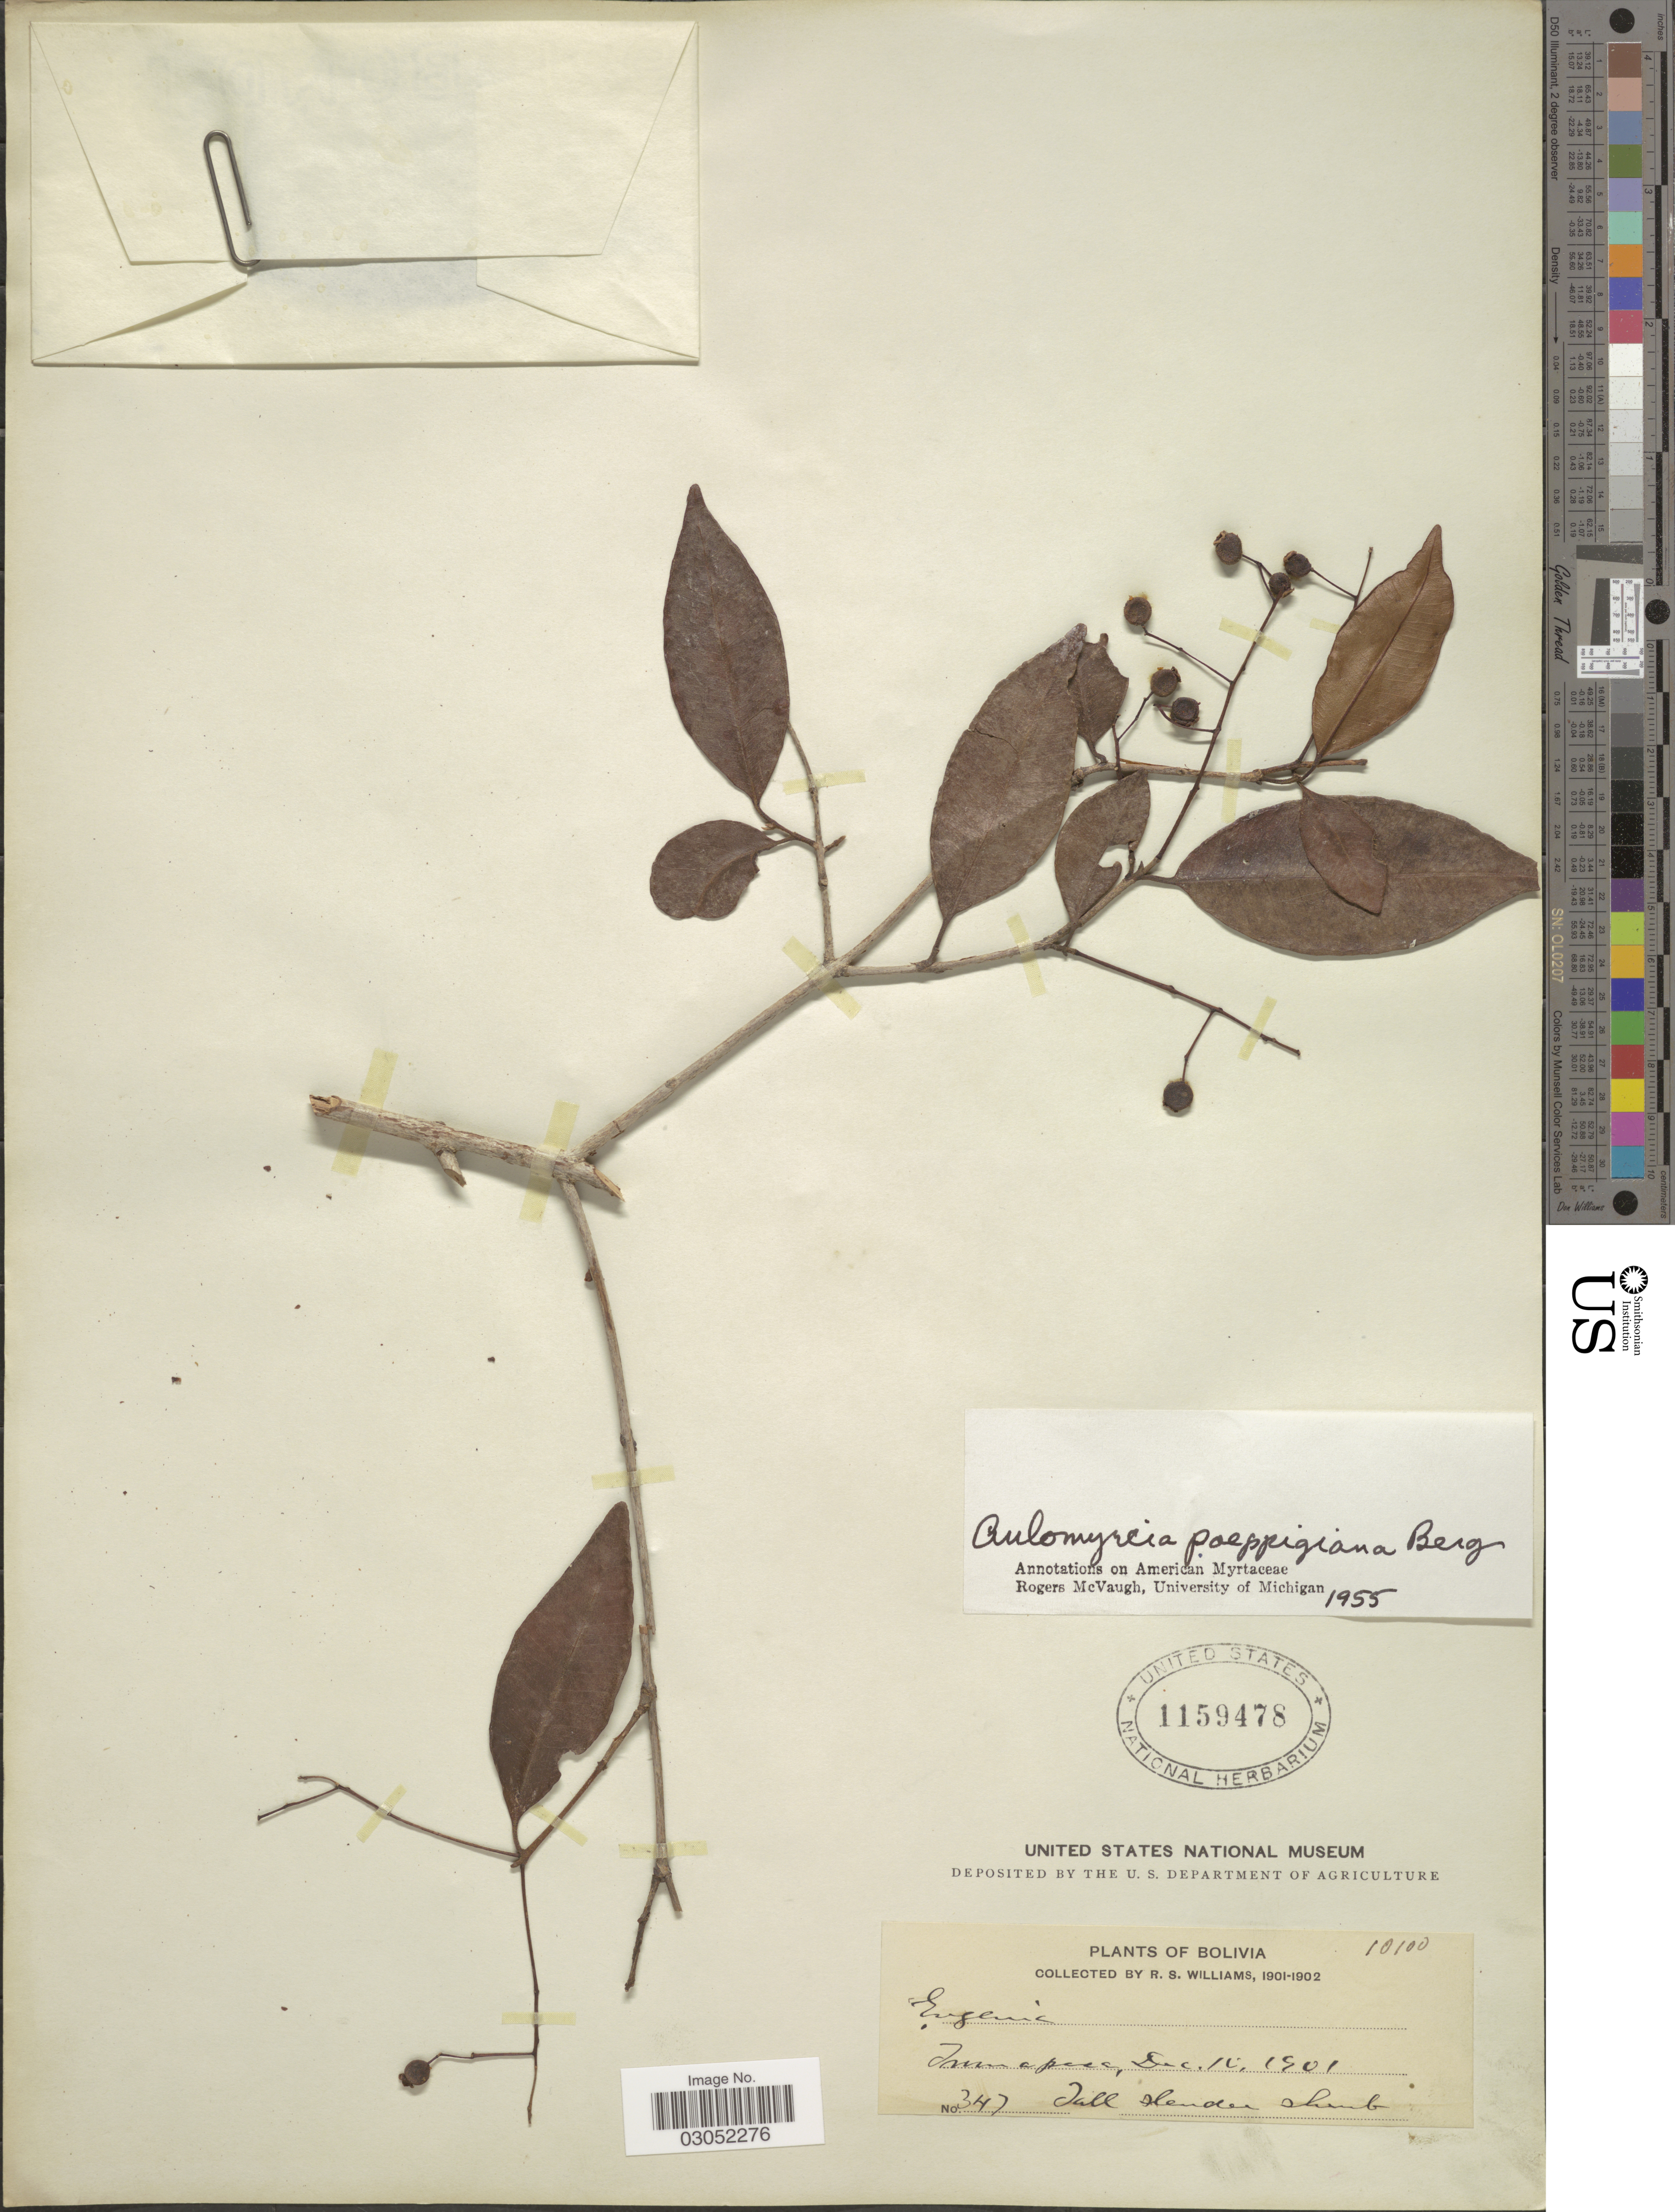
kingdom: Plantae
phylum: Tracheophyta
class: Magnoliopsida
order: Myrtales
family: Myrtaceae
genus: Myrcia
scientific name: Myrcia guianensis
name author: (Aubl.) DC.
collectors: R. S. Williams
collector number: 347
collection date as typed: Dec. 10, 1901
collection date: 1901-12-10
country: Bolivia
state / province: La Paz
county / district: Iturralde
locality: Tumupasa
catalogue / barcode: US 1159478